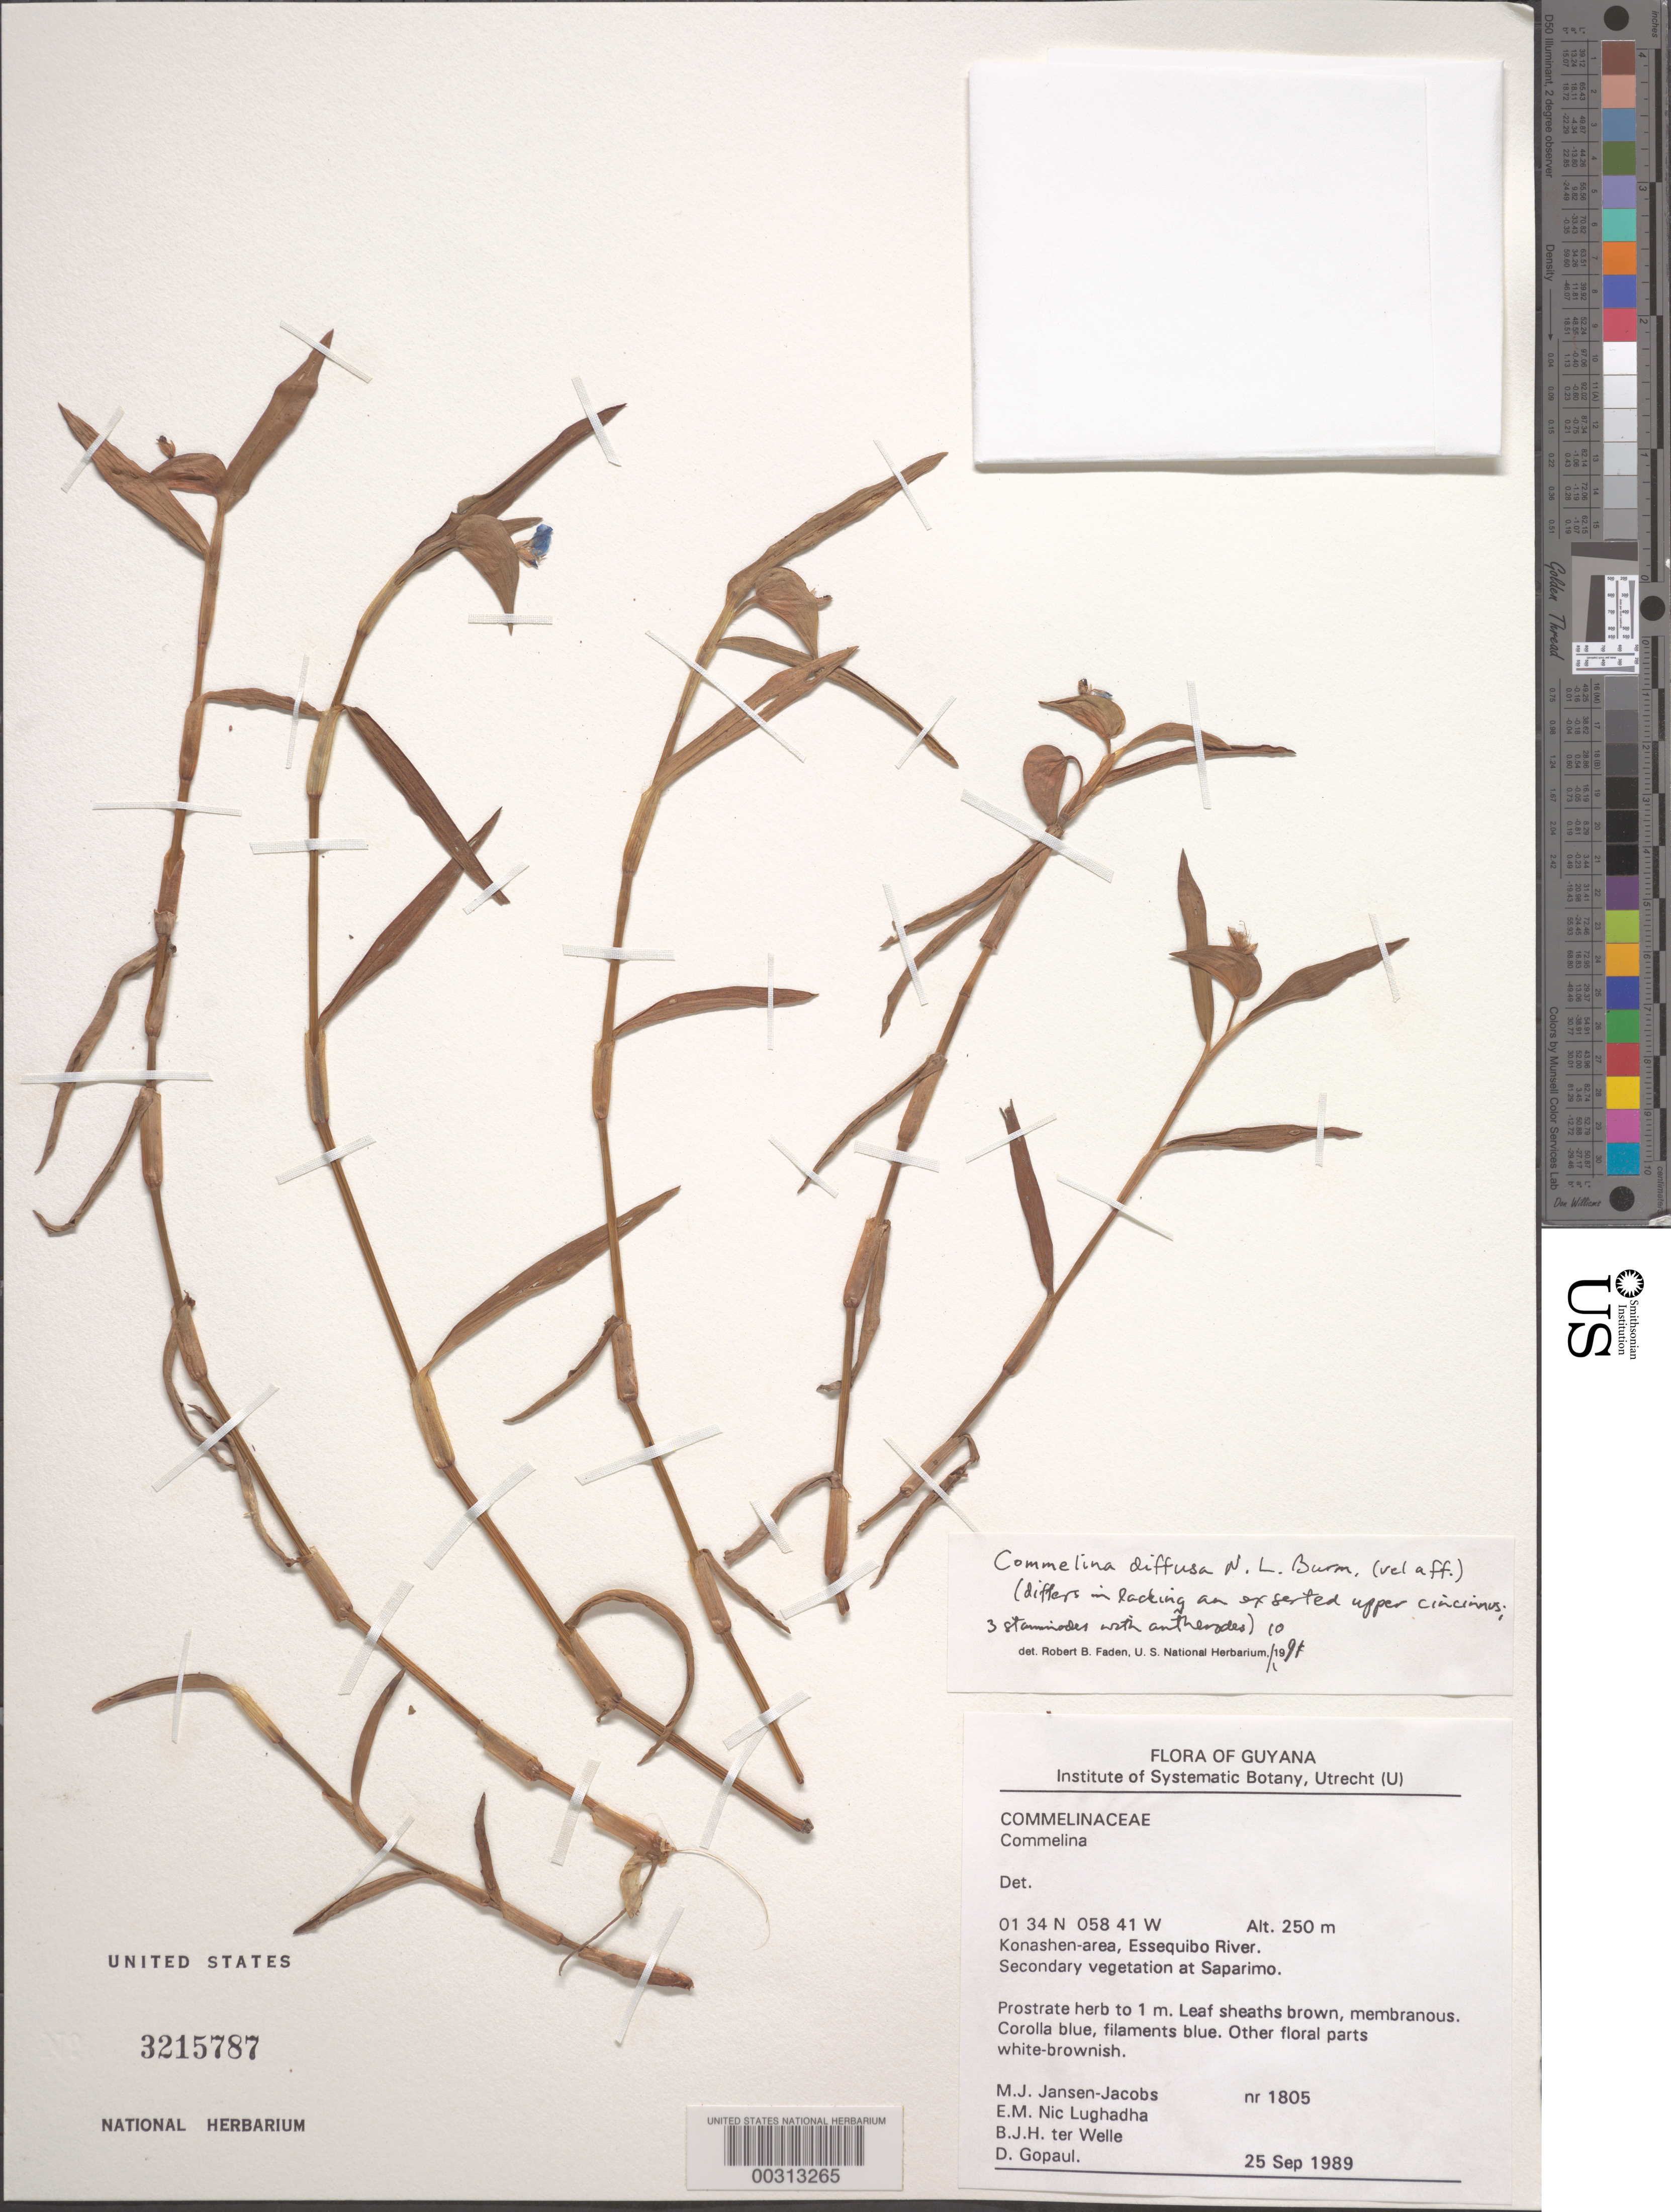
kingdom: Plantae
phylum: Tracheophyta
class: Liliopsida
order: Commelinales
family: Commelinaceae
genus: Commelina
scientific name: Commelina diffusa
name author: Burm. f.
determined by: Faden, Robert B., (US), Smithsonian Institution - National Museum of Natural History (UNITED STATES)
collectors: M. J. Jansen-Jacobs, E. Nic Lughadha, B. Welle & D. Gopaul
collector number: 1805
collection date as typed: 25 Sep 1989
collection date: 1989-09-25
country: Guyana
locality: Konashen, essequibo river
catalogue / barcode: US 3215787